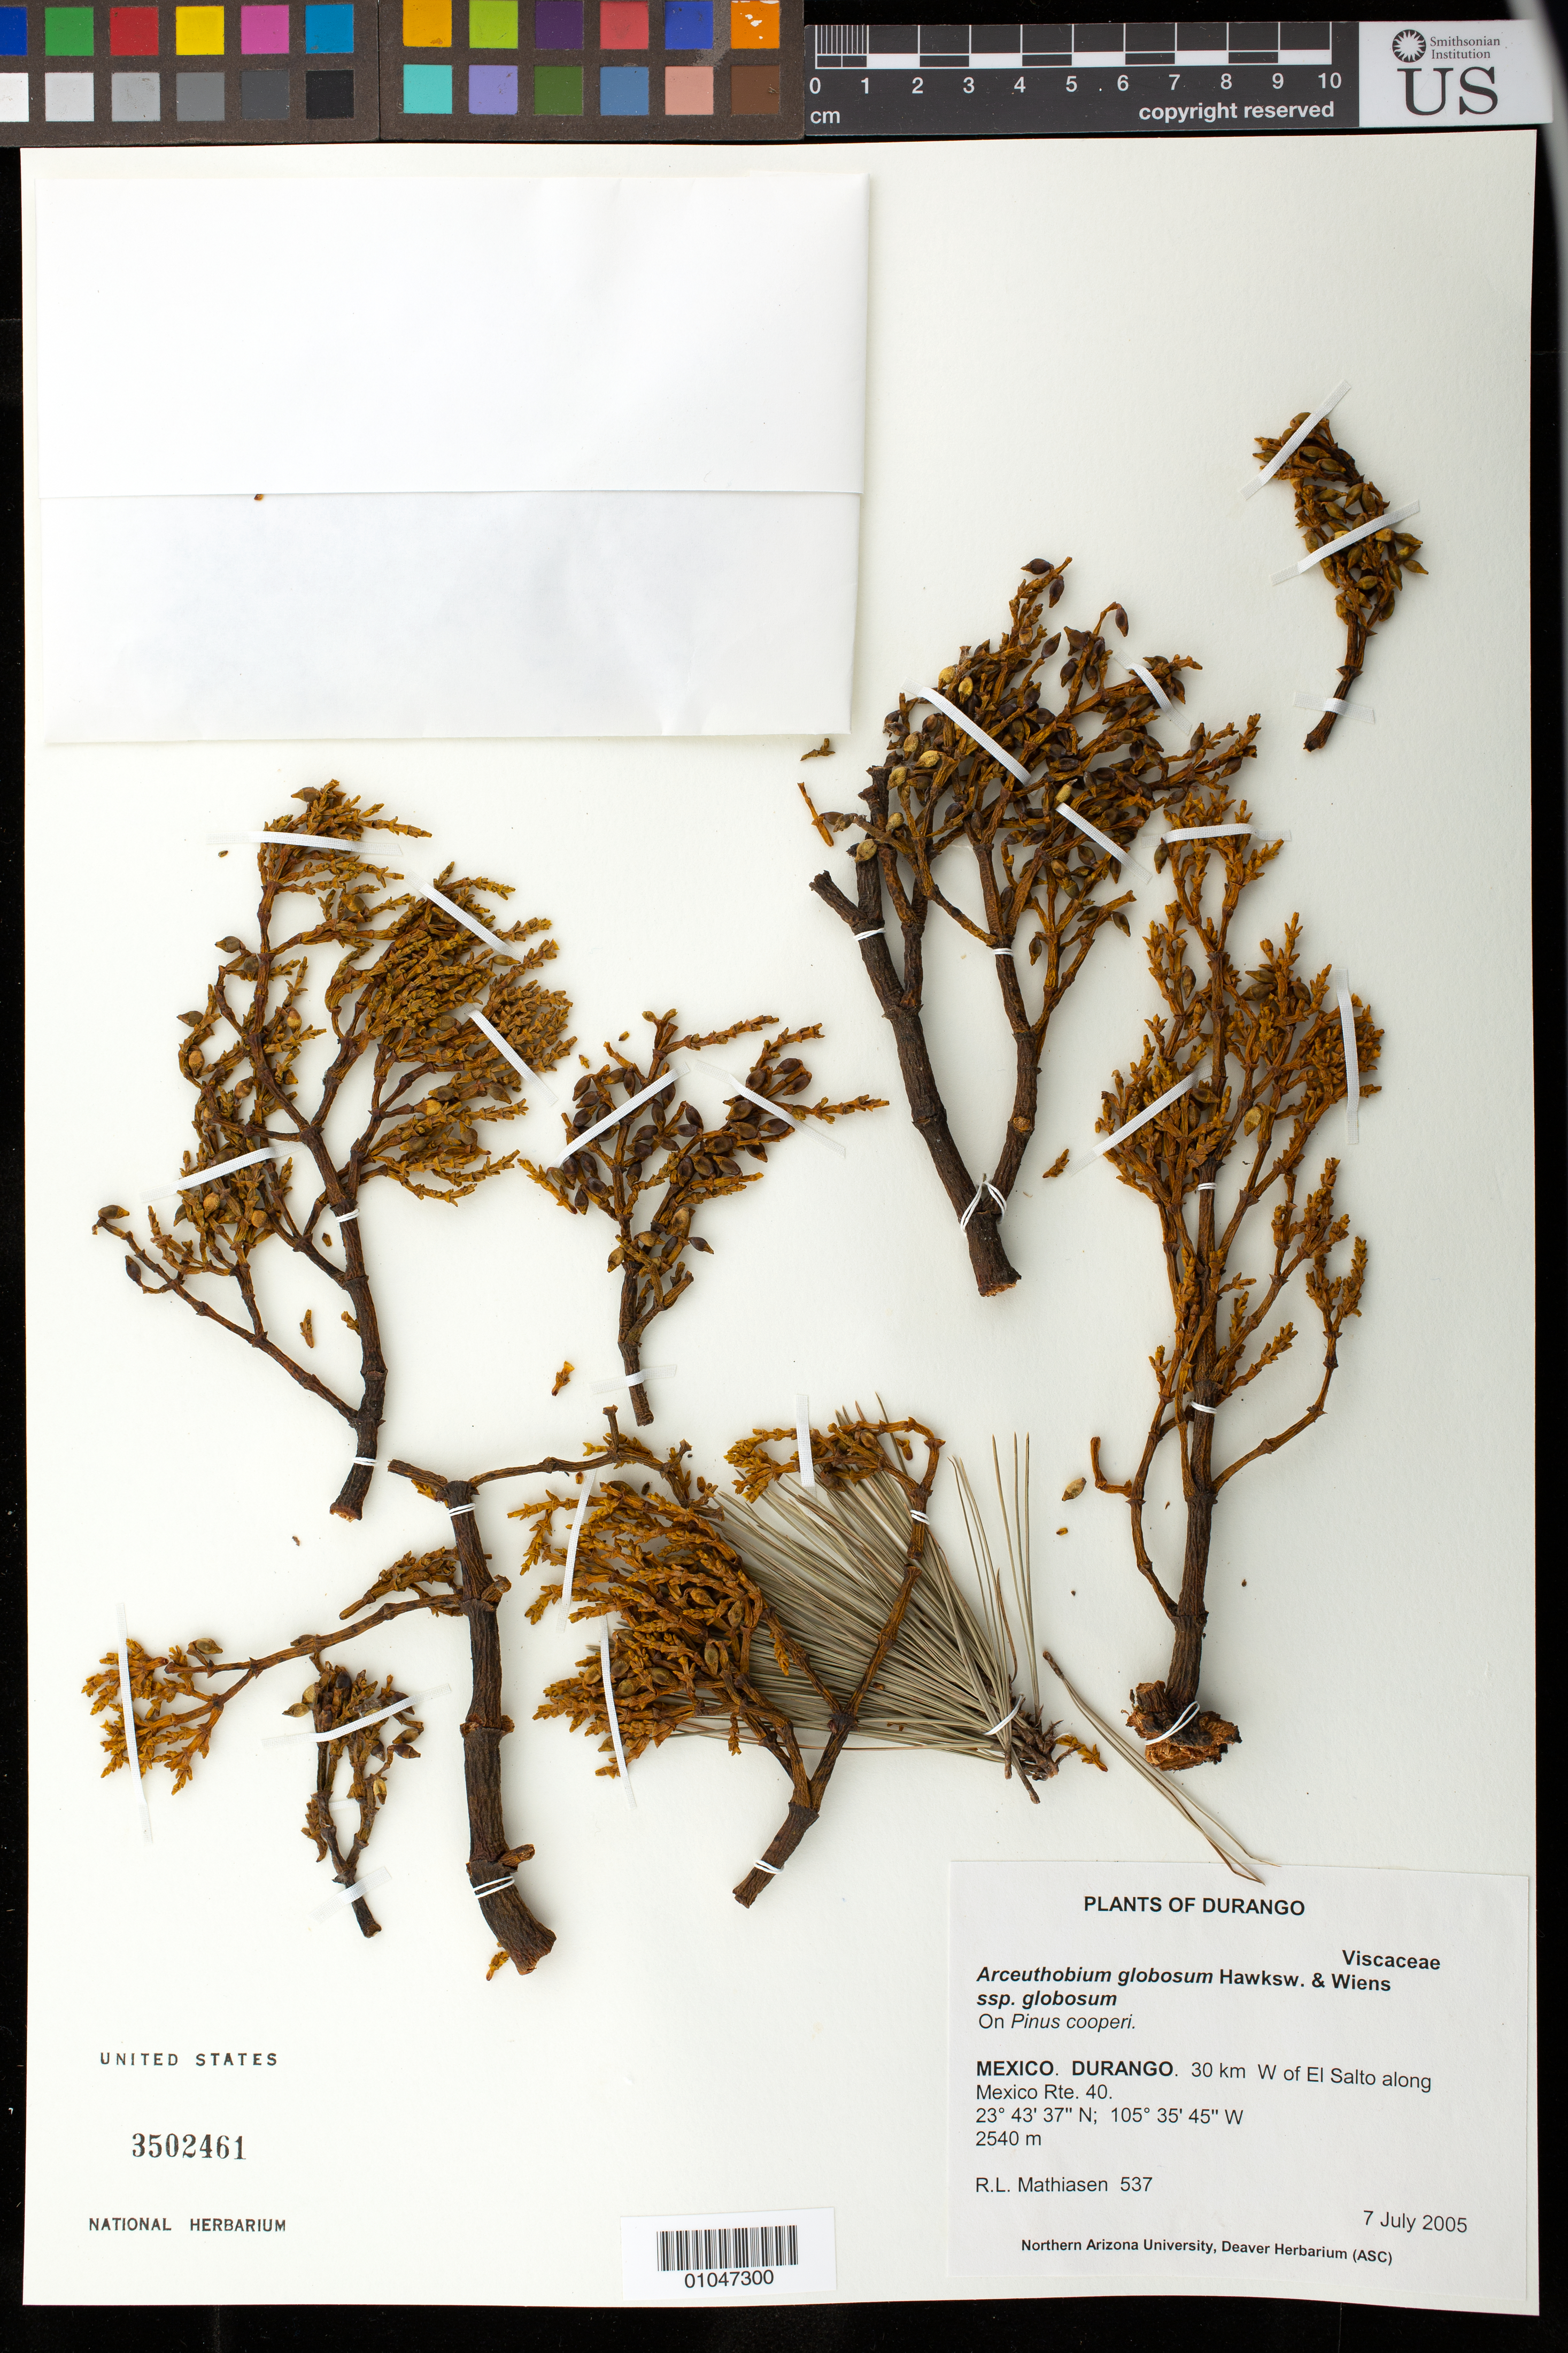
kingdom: Plantae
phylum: Tracheophyta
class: Magnoliopsida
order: Santalales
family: Viscaceae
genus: Arceuthobium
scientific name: Arceuthobium globosum subsp. globosum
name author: Hawksw. & Wiens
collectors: R. Mathiasen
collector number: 537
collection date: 2005-07-07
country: Mexico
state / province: Durango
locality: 30 km W of El Salto along Mexico Rte. 40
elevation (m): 2540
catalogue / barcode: US 3502461